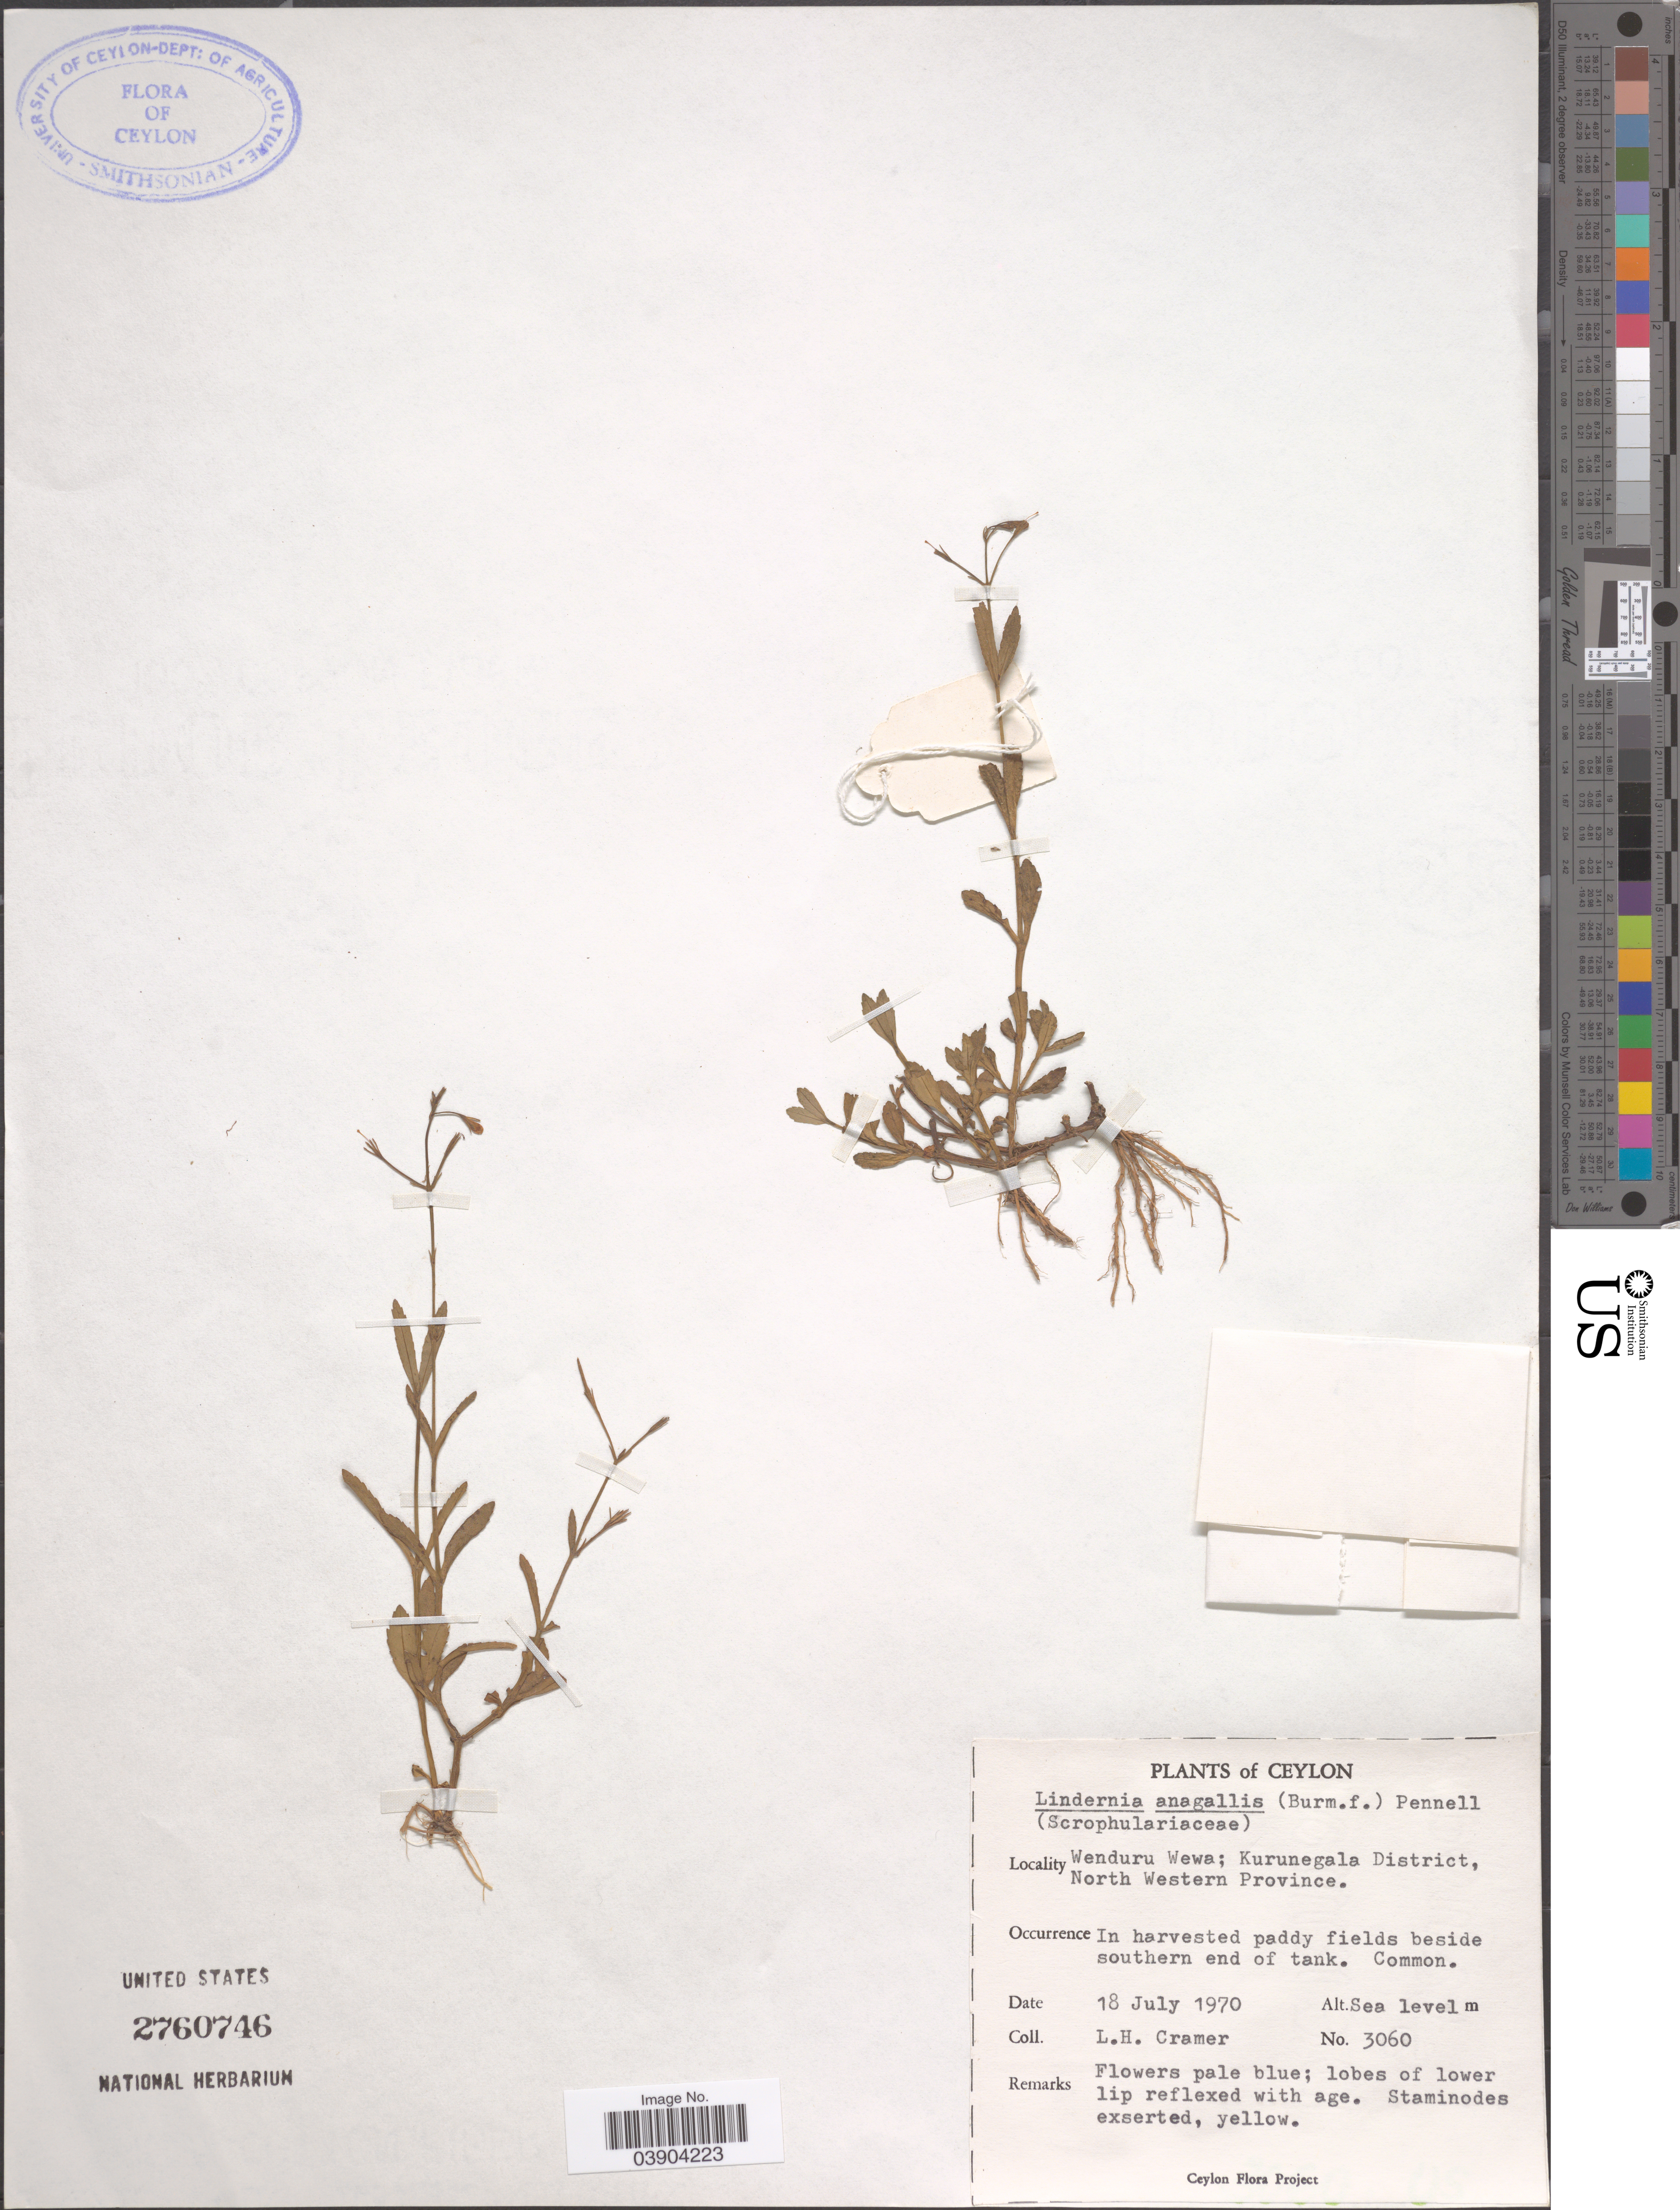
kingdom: Plantae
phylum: Tracheophyta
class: Magnoliopsida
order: Lamiales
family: Linderniaceae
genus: Lindernia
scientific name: Lindernia anagallis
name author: (Burm. f.) Pennell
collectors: L. H. Cramer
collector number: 3060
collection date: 1970-07-18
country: Sri Lanka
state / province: North Western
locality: Ceylon. Wenduru Wewa; Kurunegala District. In harvested paddy fields beside southern end of tank.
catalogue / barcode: US 2760746